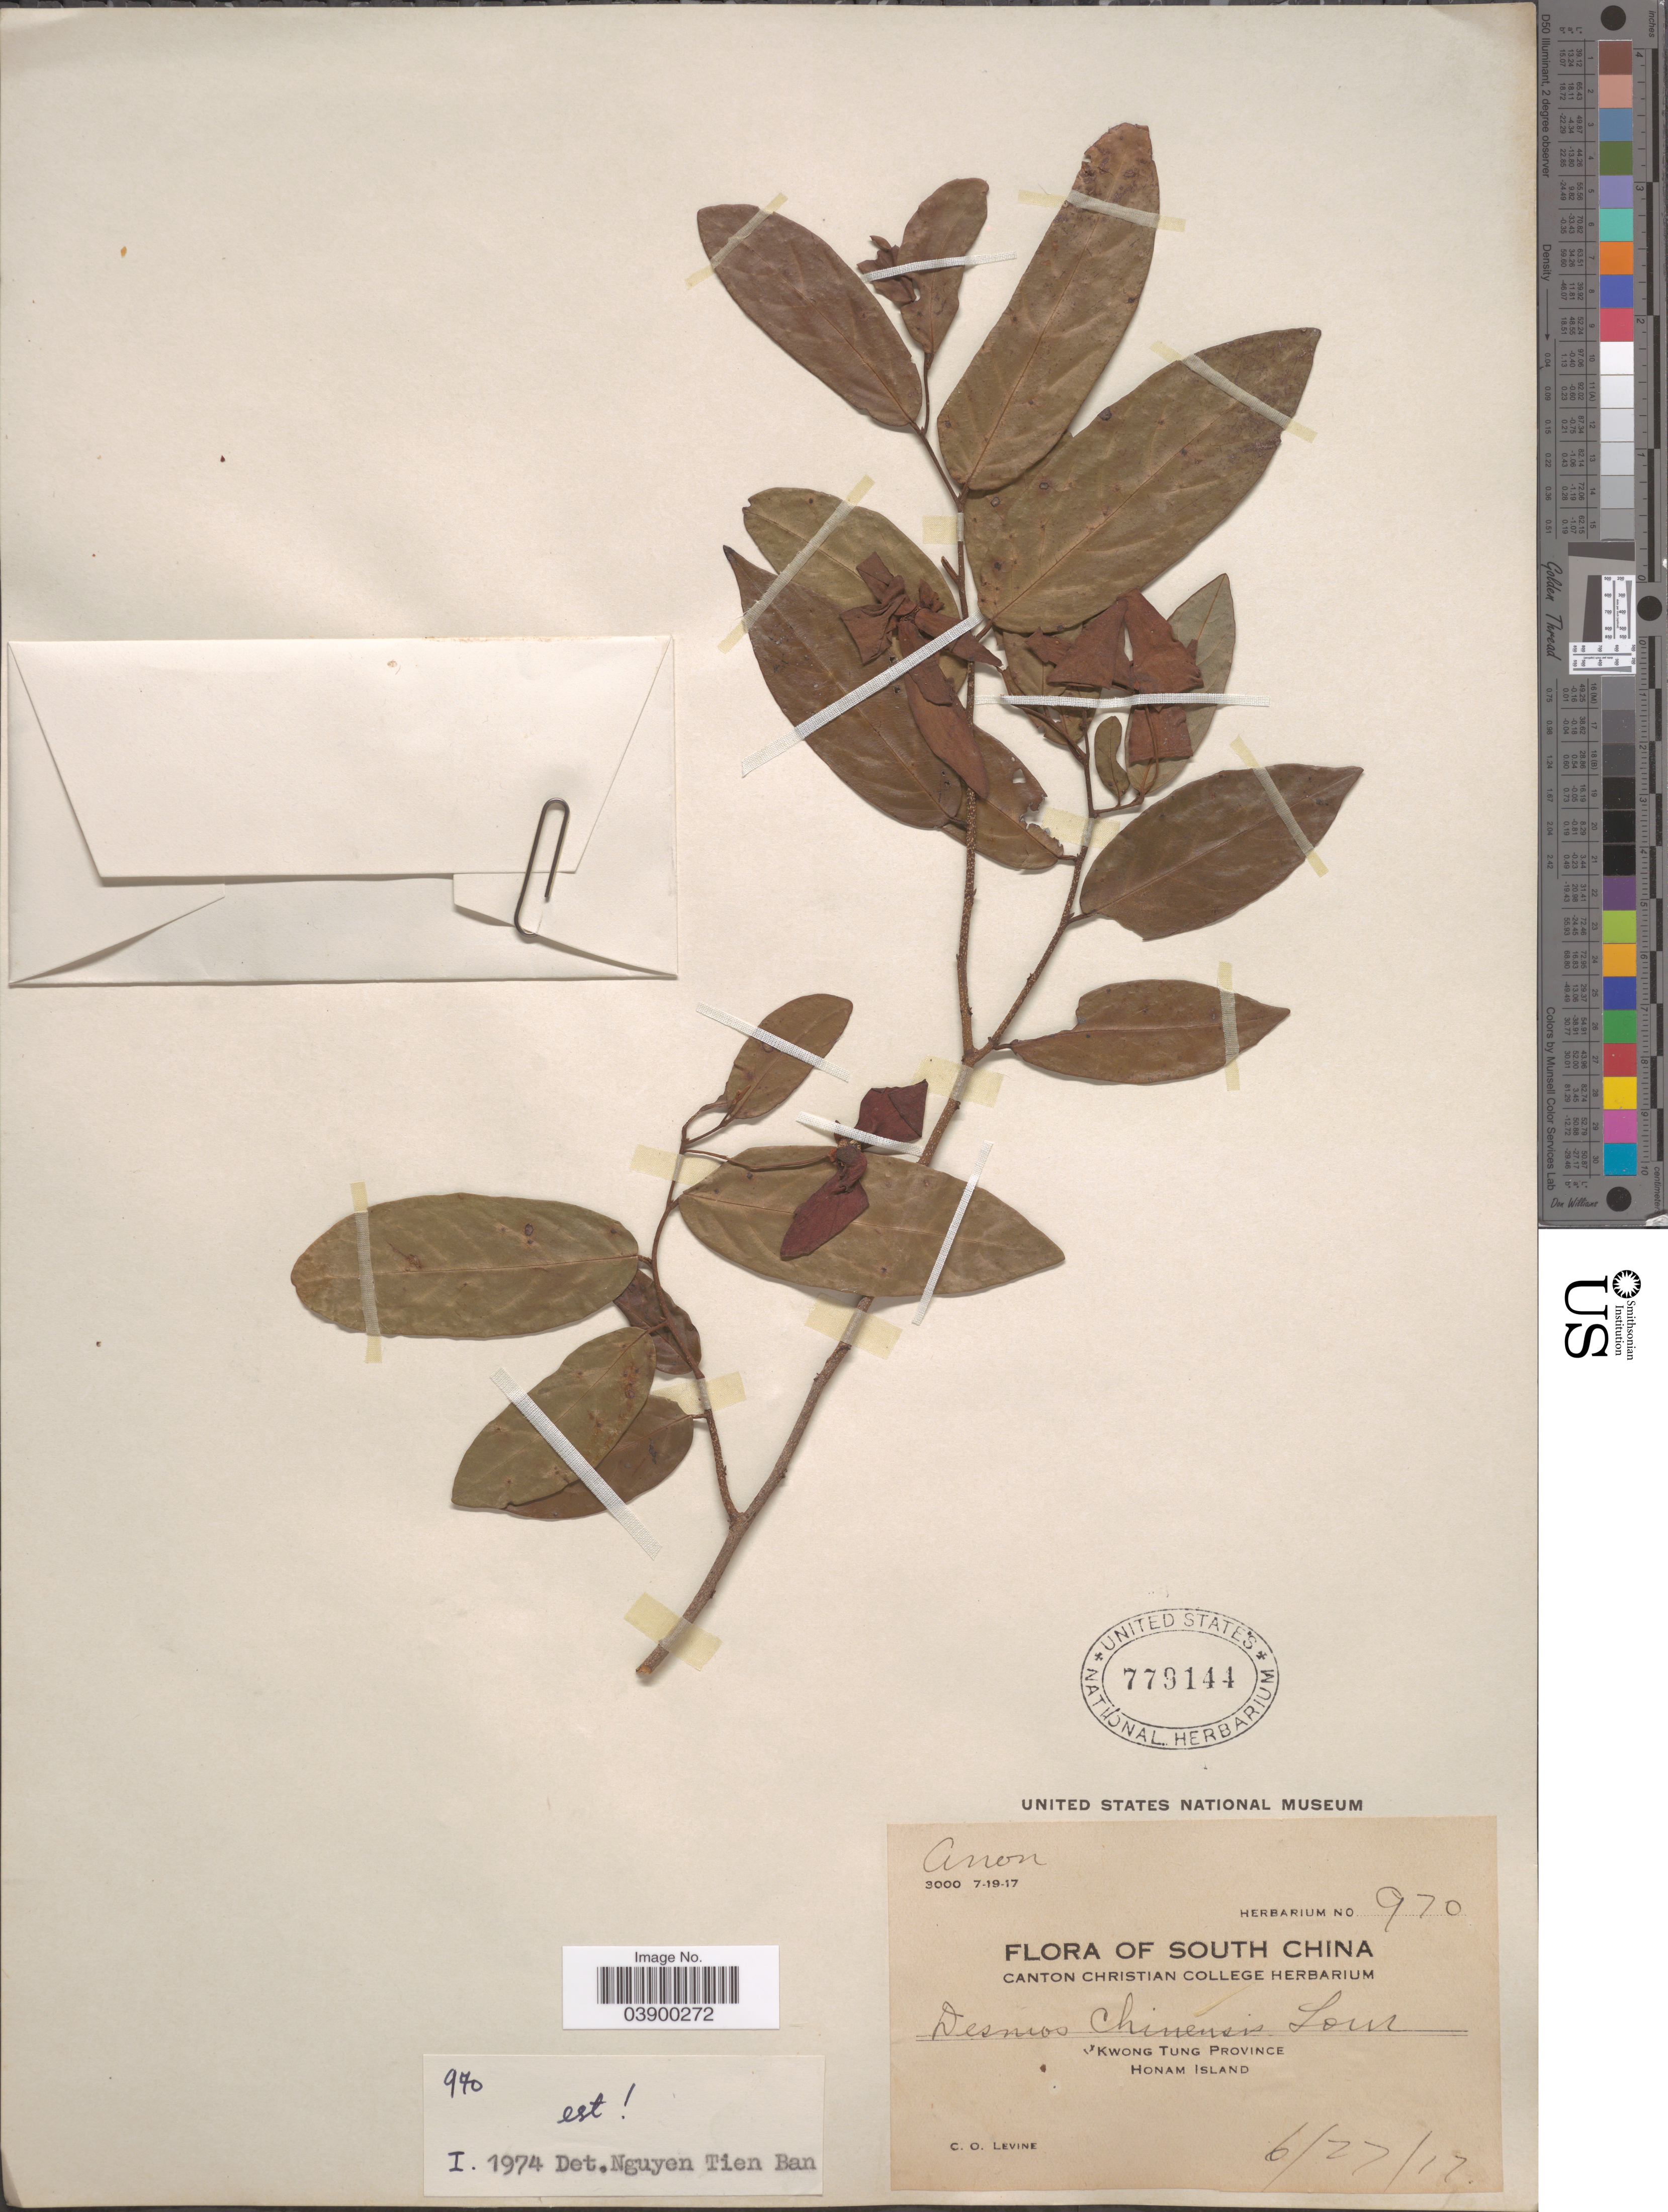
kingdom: Plantae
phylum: Tracheophyta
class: Magnoliopsida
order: Magnoliales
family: Annonaceae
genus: Desmos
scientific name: Desmos chinensis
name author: Lour.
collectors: C. O. Levine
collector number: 970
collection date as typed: Transcribed d/m/y: 27/6/17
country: China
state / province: Guangdong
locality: South China. Kwong Tung Province. Honam Island.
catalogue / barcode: US 779144